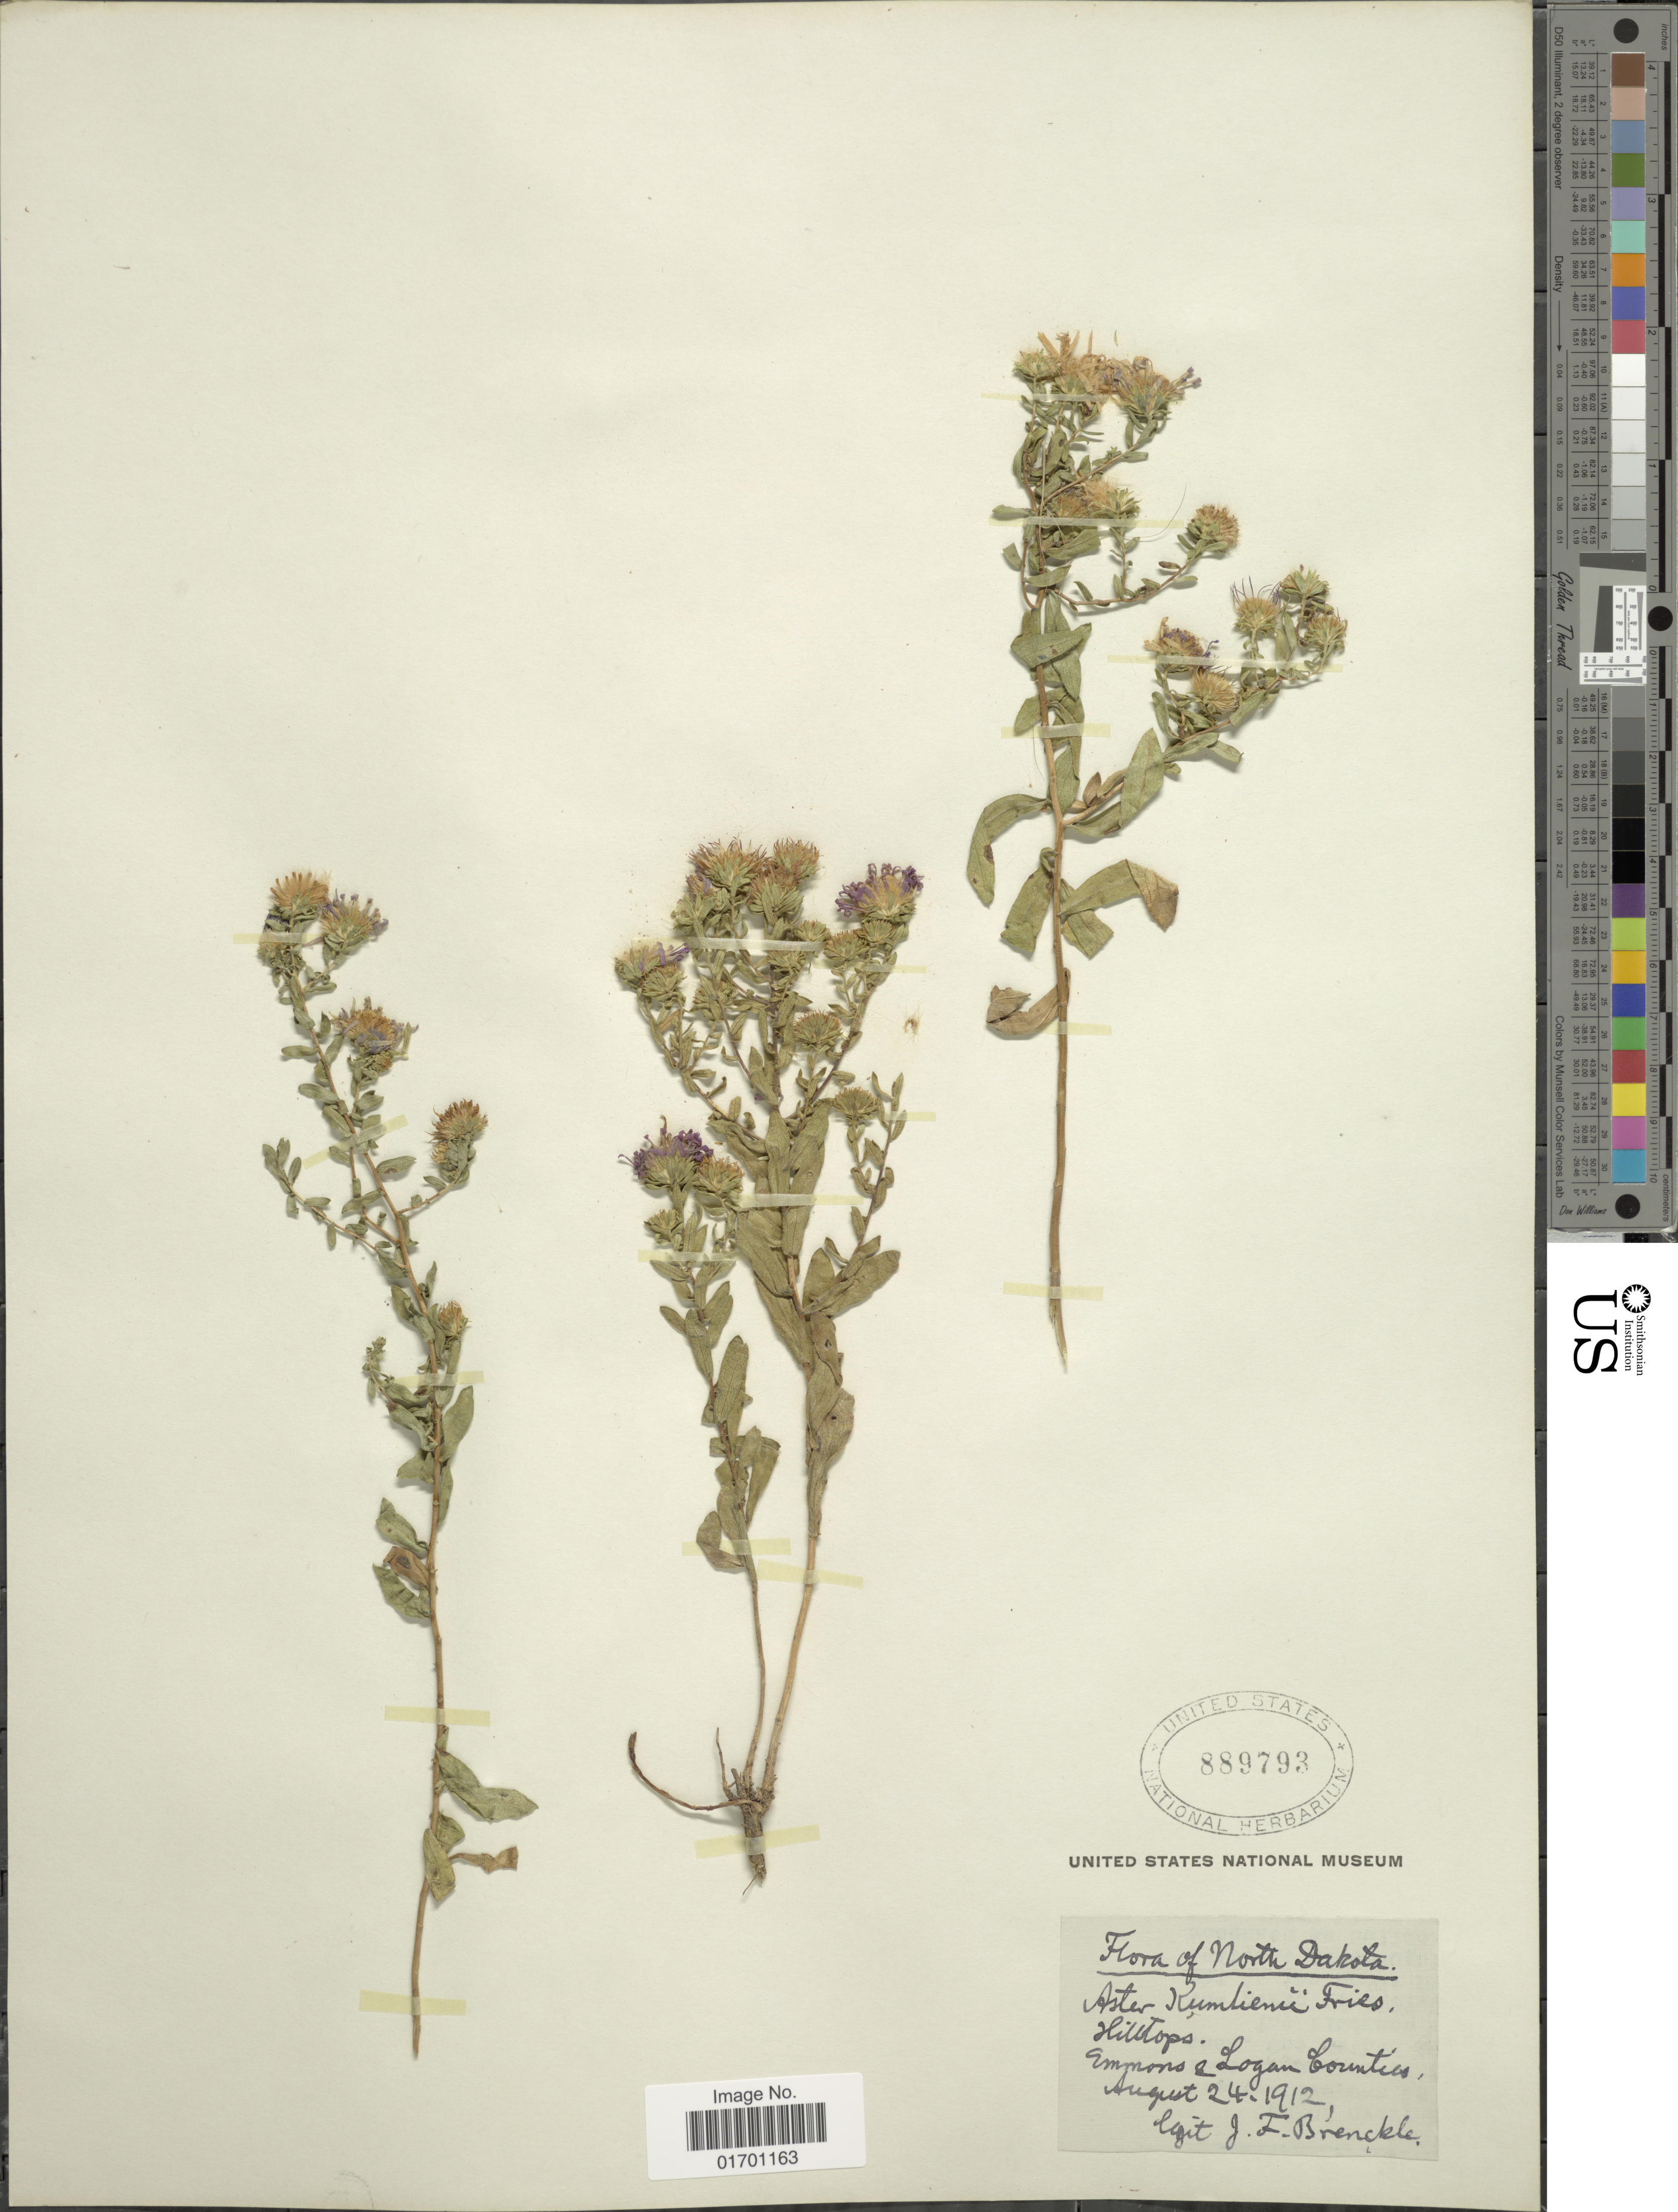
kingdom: Plantae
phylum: Tracheophyta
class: Magnoliopsida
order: Asterales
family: Asteraceae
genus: Symphyotrichum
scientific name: Symphyotrichum oblongifolium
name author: (Nutt.) G.L. Nesom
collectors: J. Brenckle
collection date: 1912-08-24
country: United States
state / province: North Dakota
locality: Hillstops, Emmons Logan Counties.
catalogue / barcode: US 889793